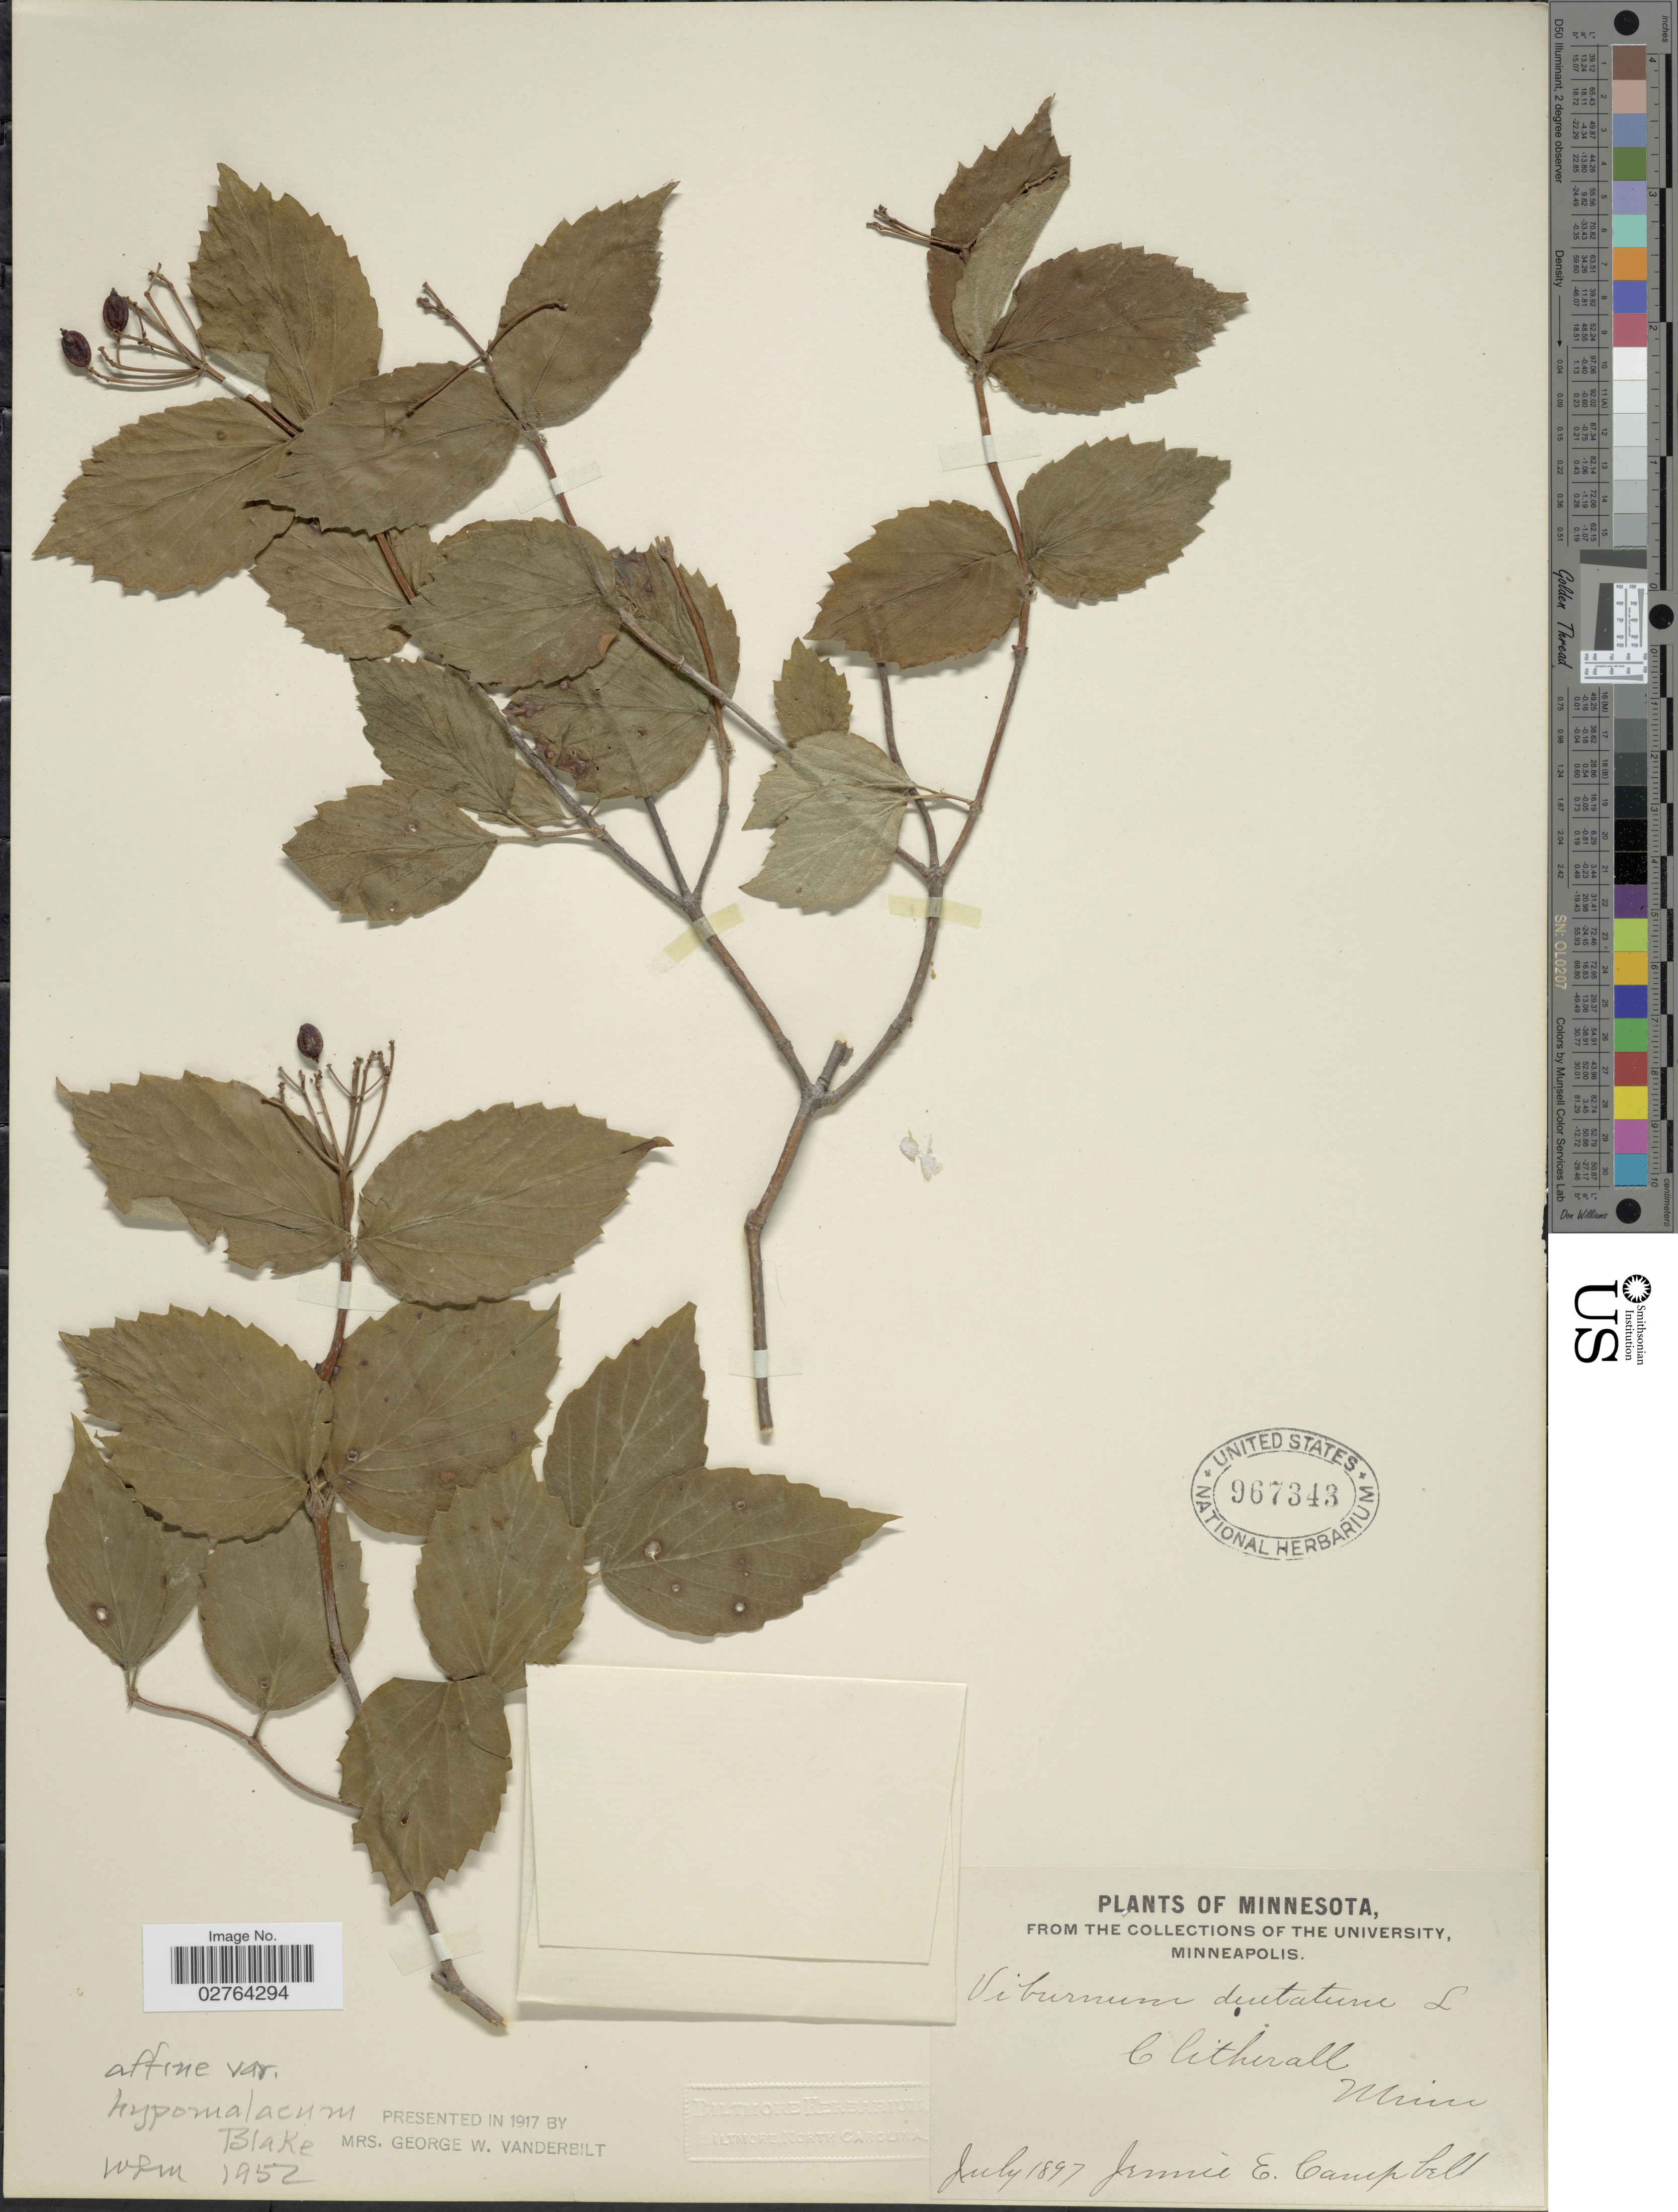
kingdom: Plantae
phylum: Tracheophyta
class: Magnoliopsida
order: Dipsacales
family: Viburnaceae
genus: Viburnum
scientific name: Viburnum rafinesqueanum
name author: Schult.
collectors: J. E. Campbell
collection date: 1897-07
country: United States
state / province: Minnesota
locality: Clitherall.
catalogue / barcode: US 967343